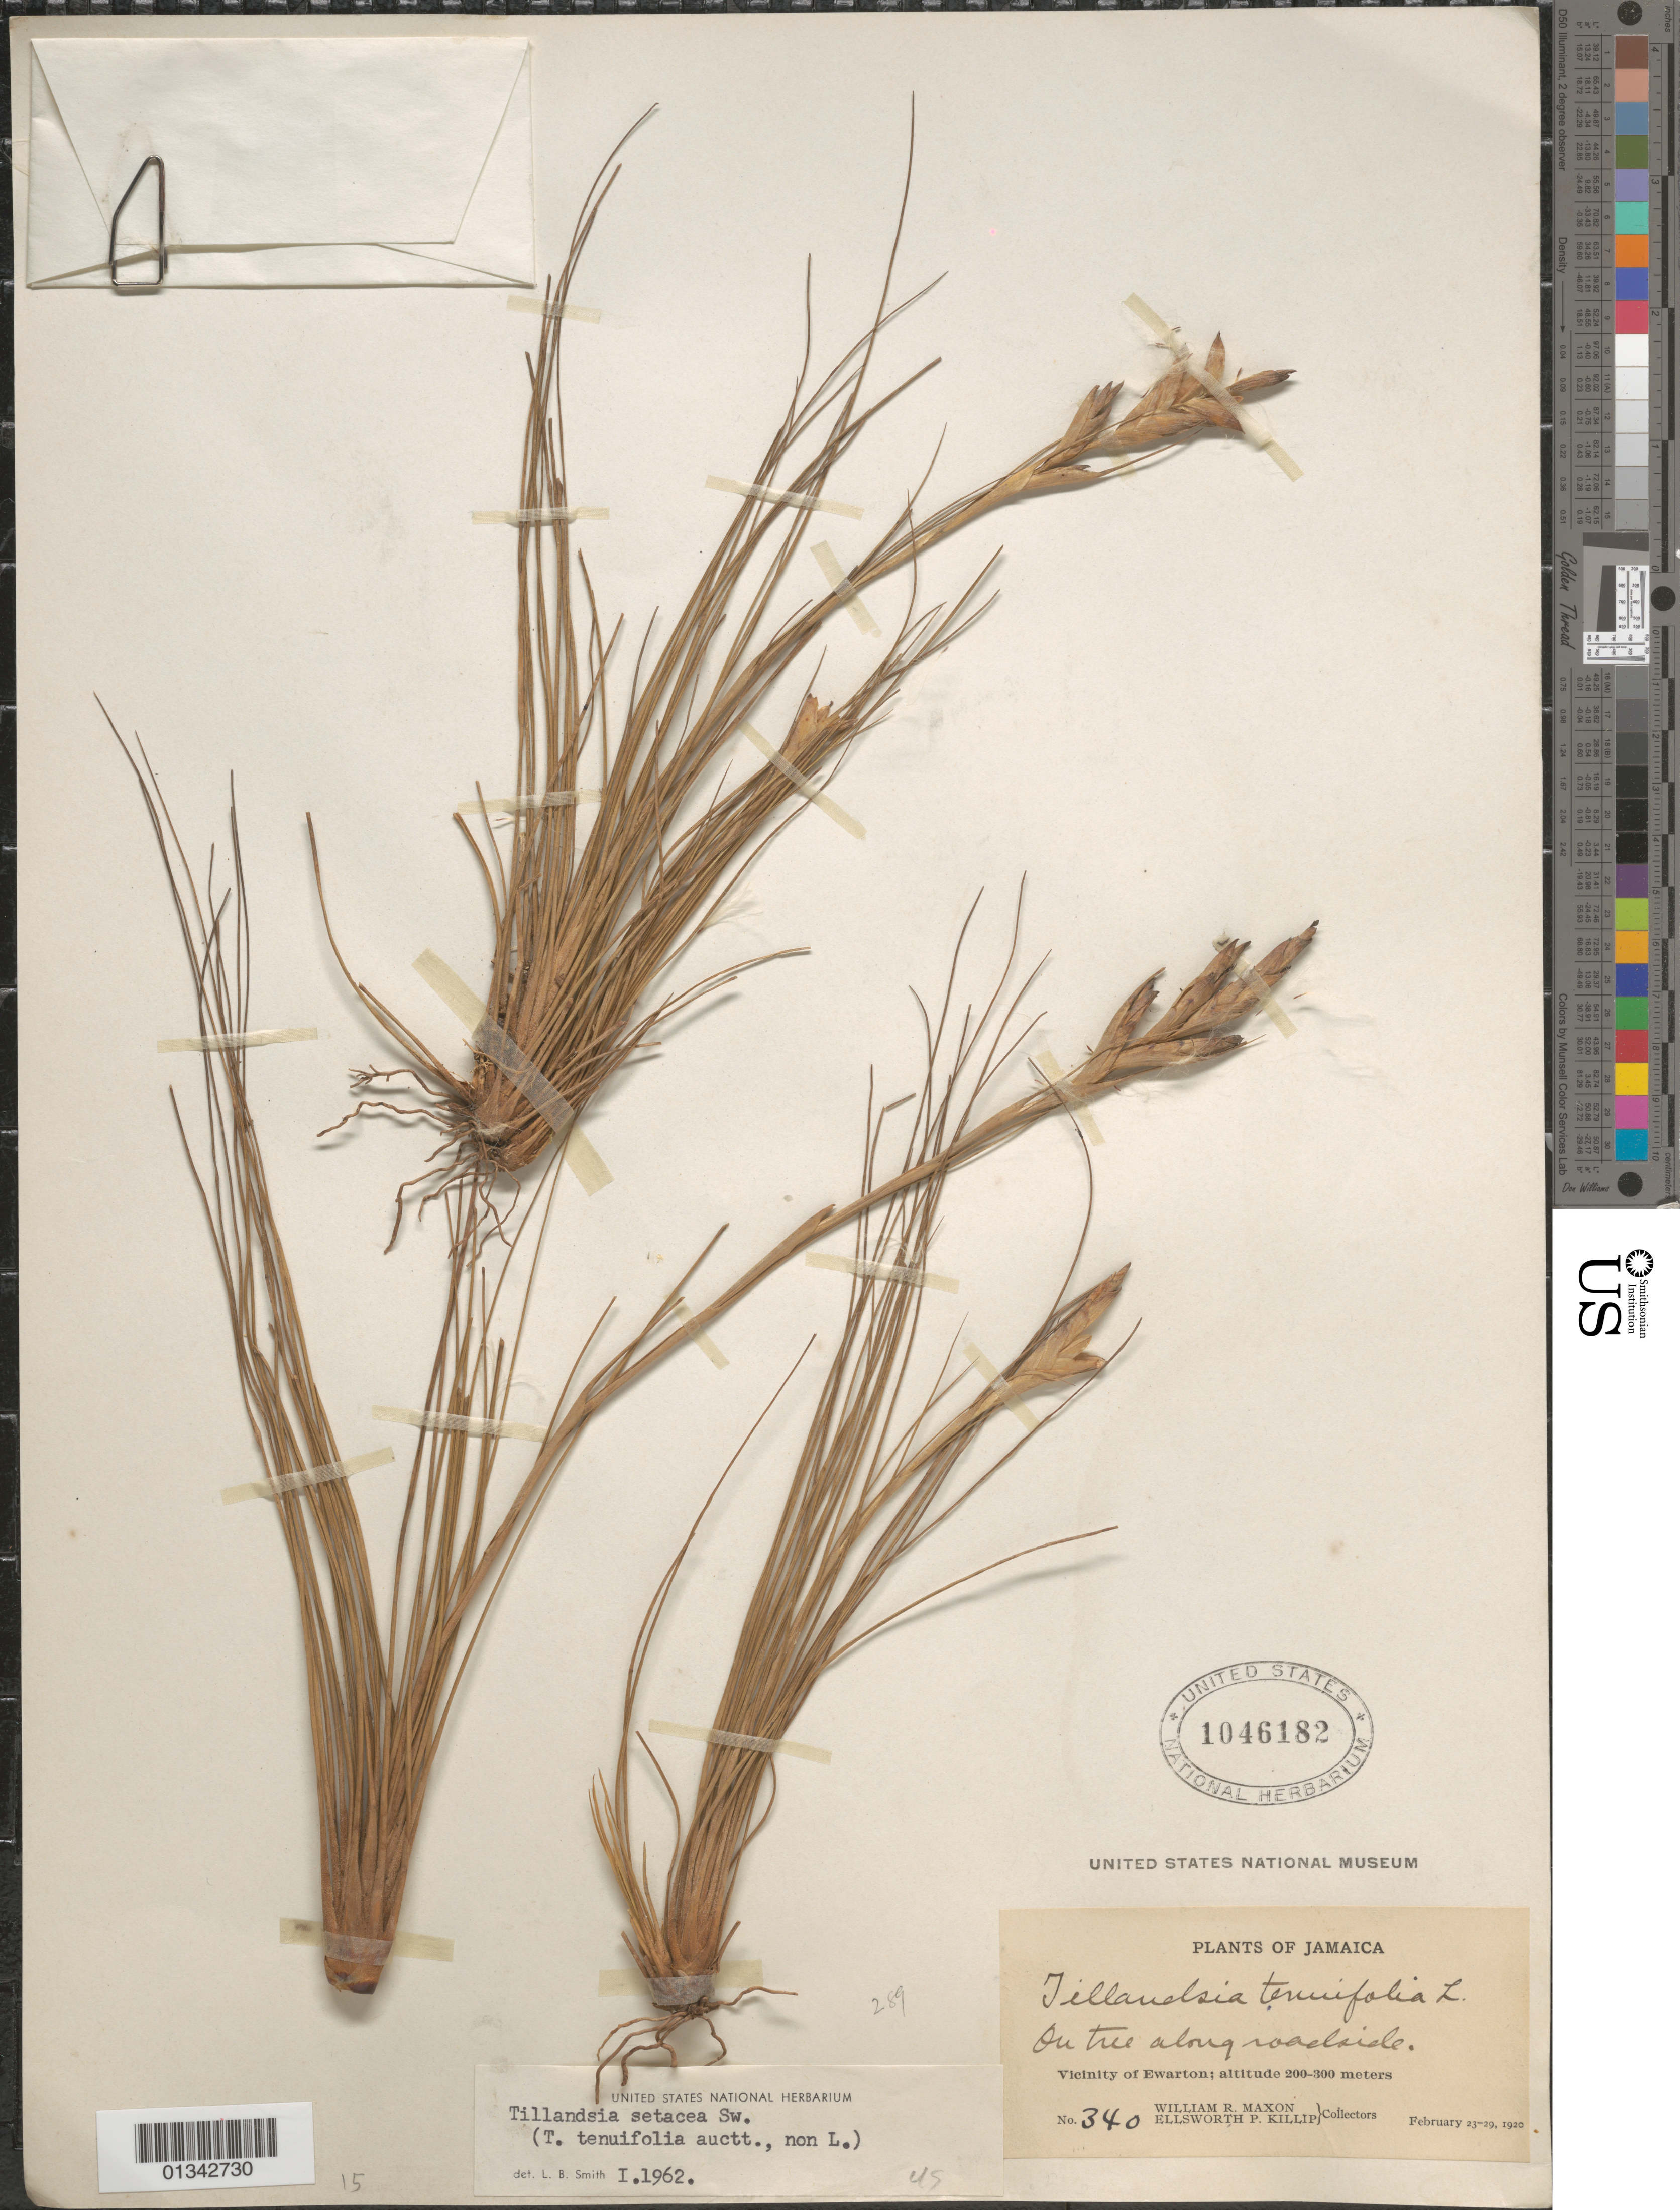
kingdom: Plantae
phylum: Tracheophyta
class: Liliopsida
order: Poales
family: Bromeliaceae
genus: Tillandsia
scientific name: Tillandsia setacea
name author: Sw.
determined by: Smith, Lyman B., (US), NMNH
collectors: W. R. Maxon & E. P. Killip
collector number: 340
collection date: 1920-02-23/1920-02-29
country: Jamaica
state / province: Saint Catherine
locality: Ewarton vicinity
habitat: On tree along roadside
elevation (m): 200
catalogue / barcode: US 1046182